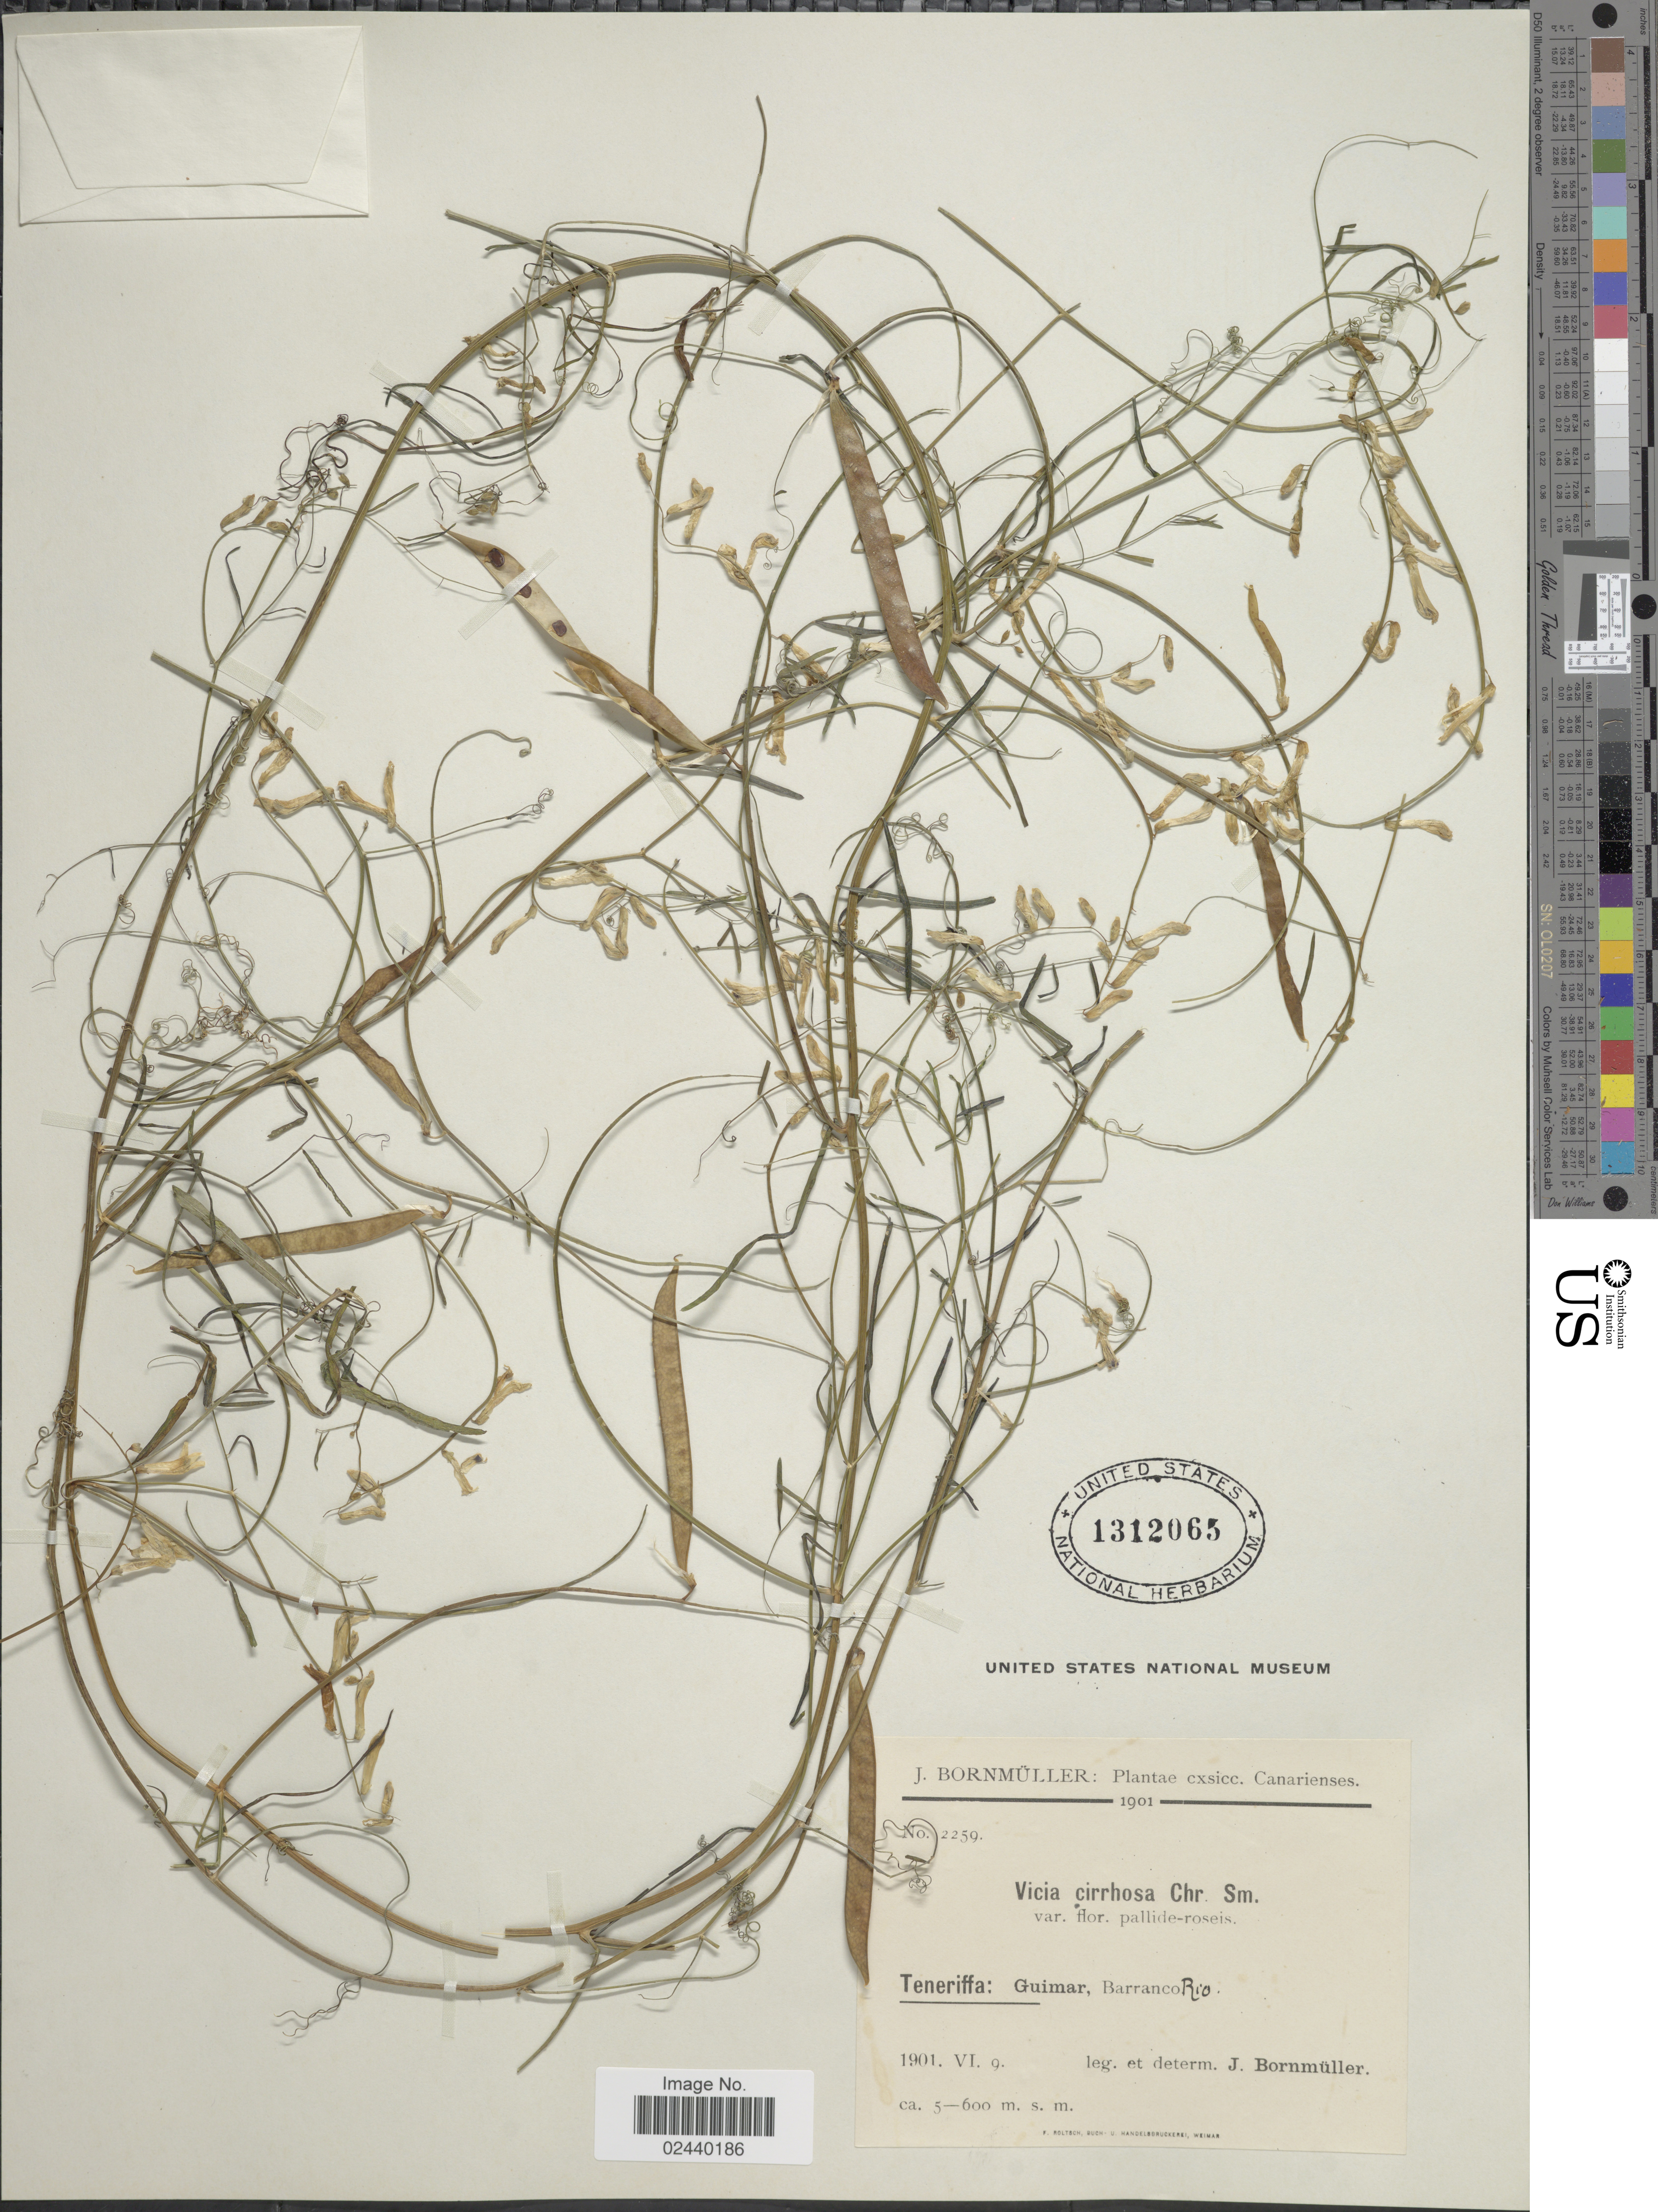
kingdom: Plantae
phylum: Tracheophyta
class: Magnoliopsida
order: Fabales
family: Fabaceae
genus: Vicia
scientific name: Vicia cirrhosa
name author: C. Sm. ex Webb & Berthel.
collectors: J. Bornmüller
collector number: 2259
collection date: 1901-06-09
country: Spain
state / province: Canarias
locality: Teneriffa: Guimar, Barranco Rio, Canarienses.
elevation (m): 500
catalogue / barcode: US 1312065